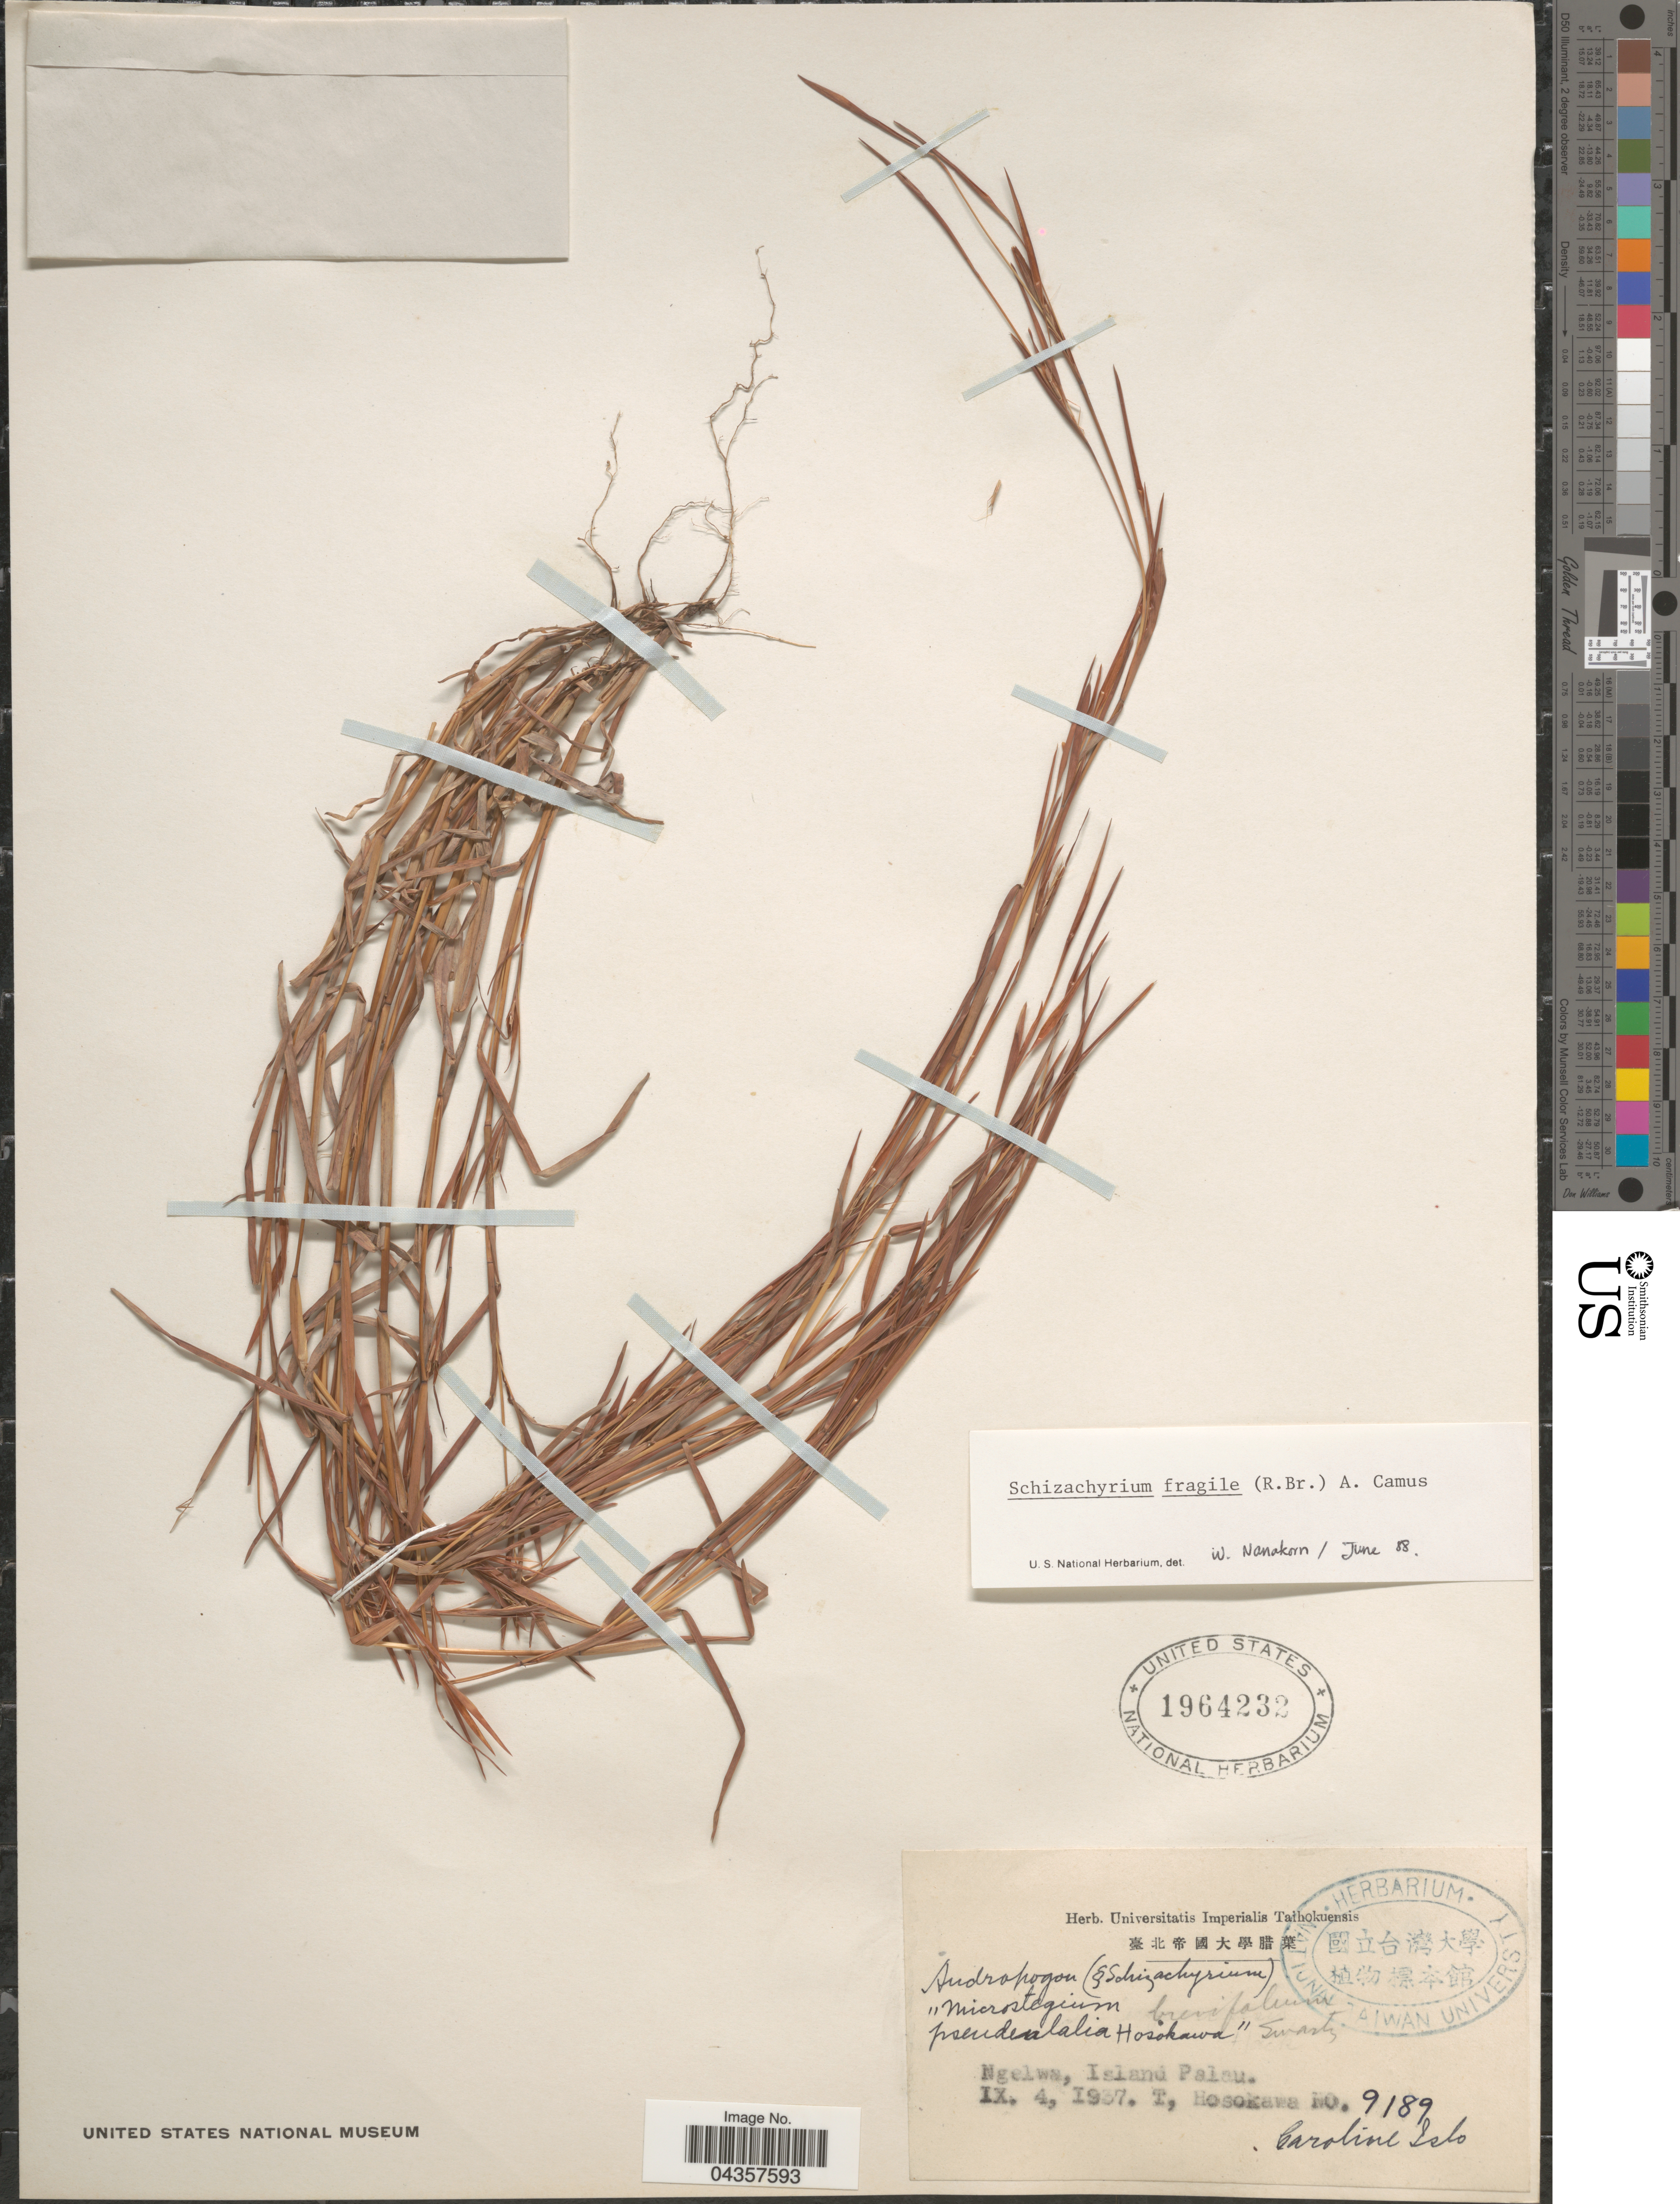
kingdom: Plantae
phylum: Tracheophyta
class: Liliopsida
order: Poales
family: Poaceae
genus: Schizachyrium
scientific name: Schizachyrium fragile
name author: (R. Br.) A. Camus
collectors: T. Hosokawa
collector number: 9189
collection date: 1937-09-04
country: Palau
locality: Ngelwa, Island Palau. Caroline Isls.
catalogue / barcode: US 1964232